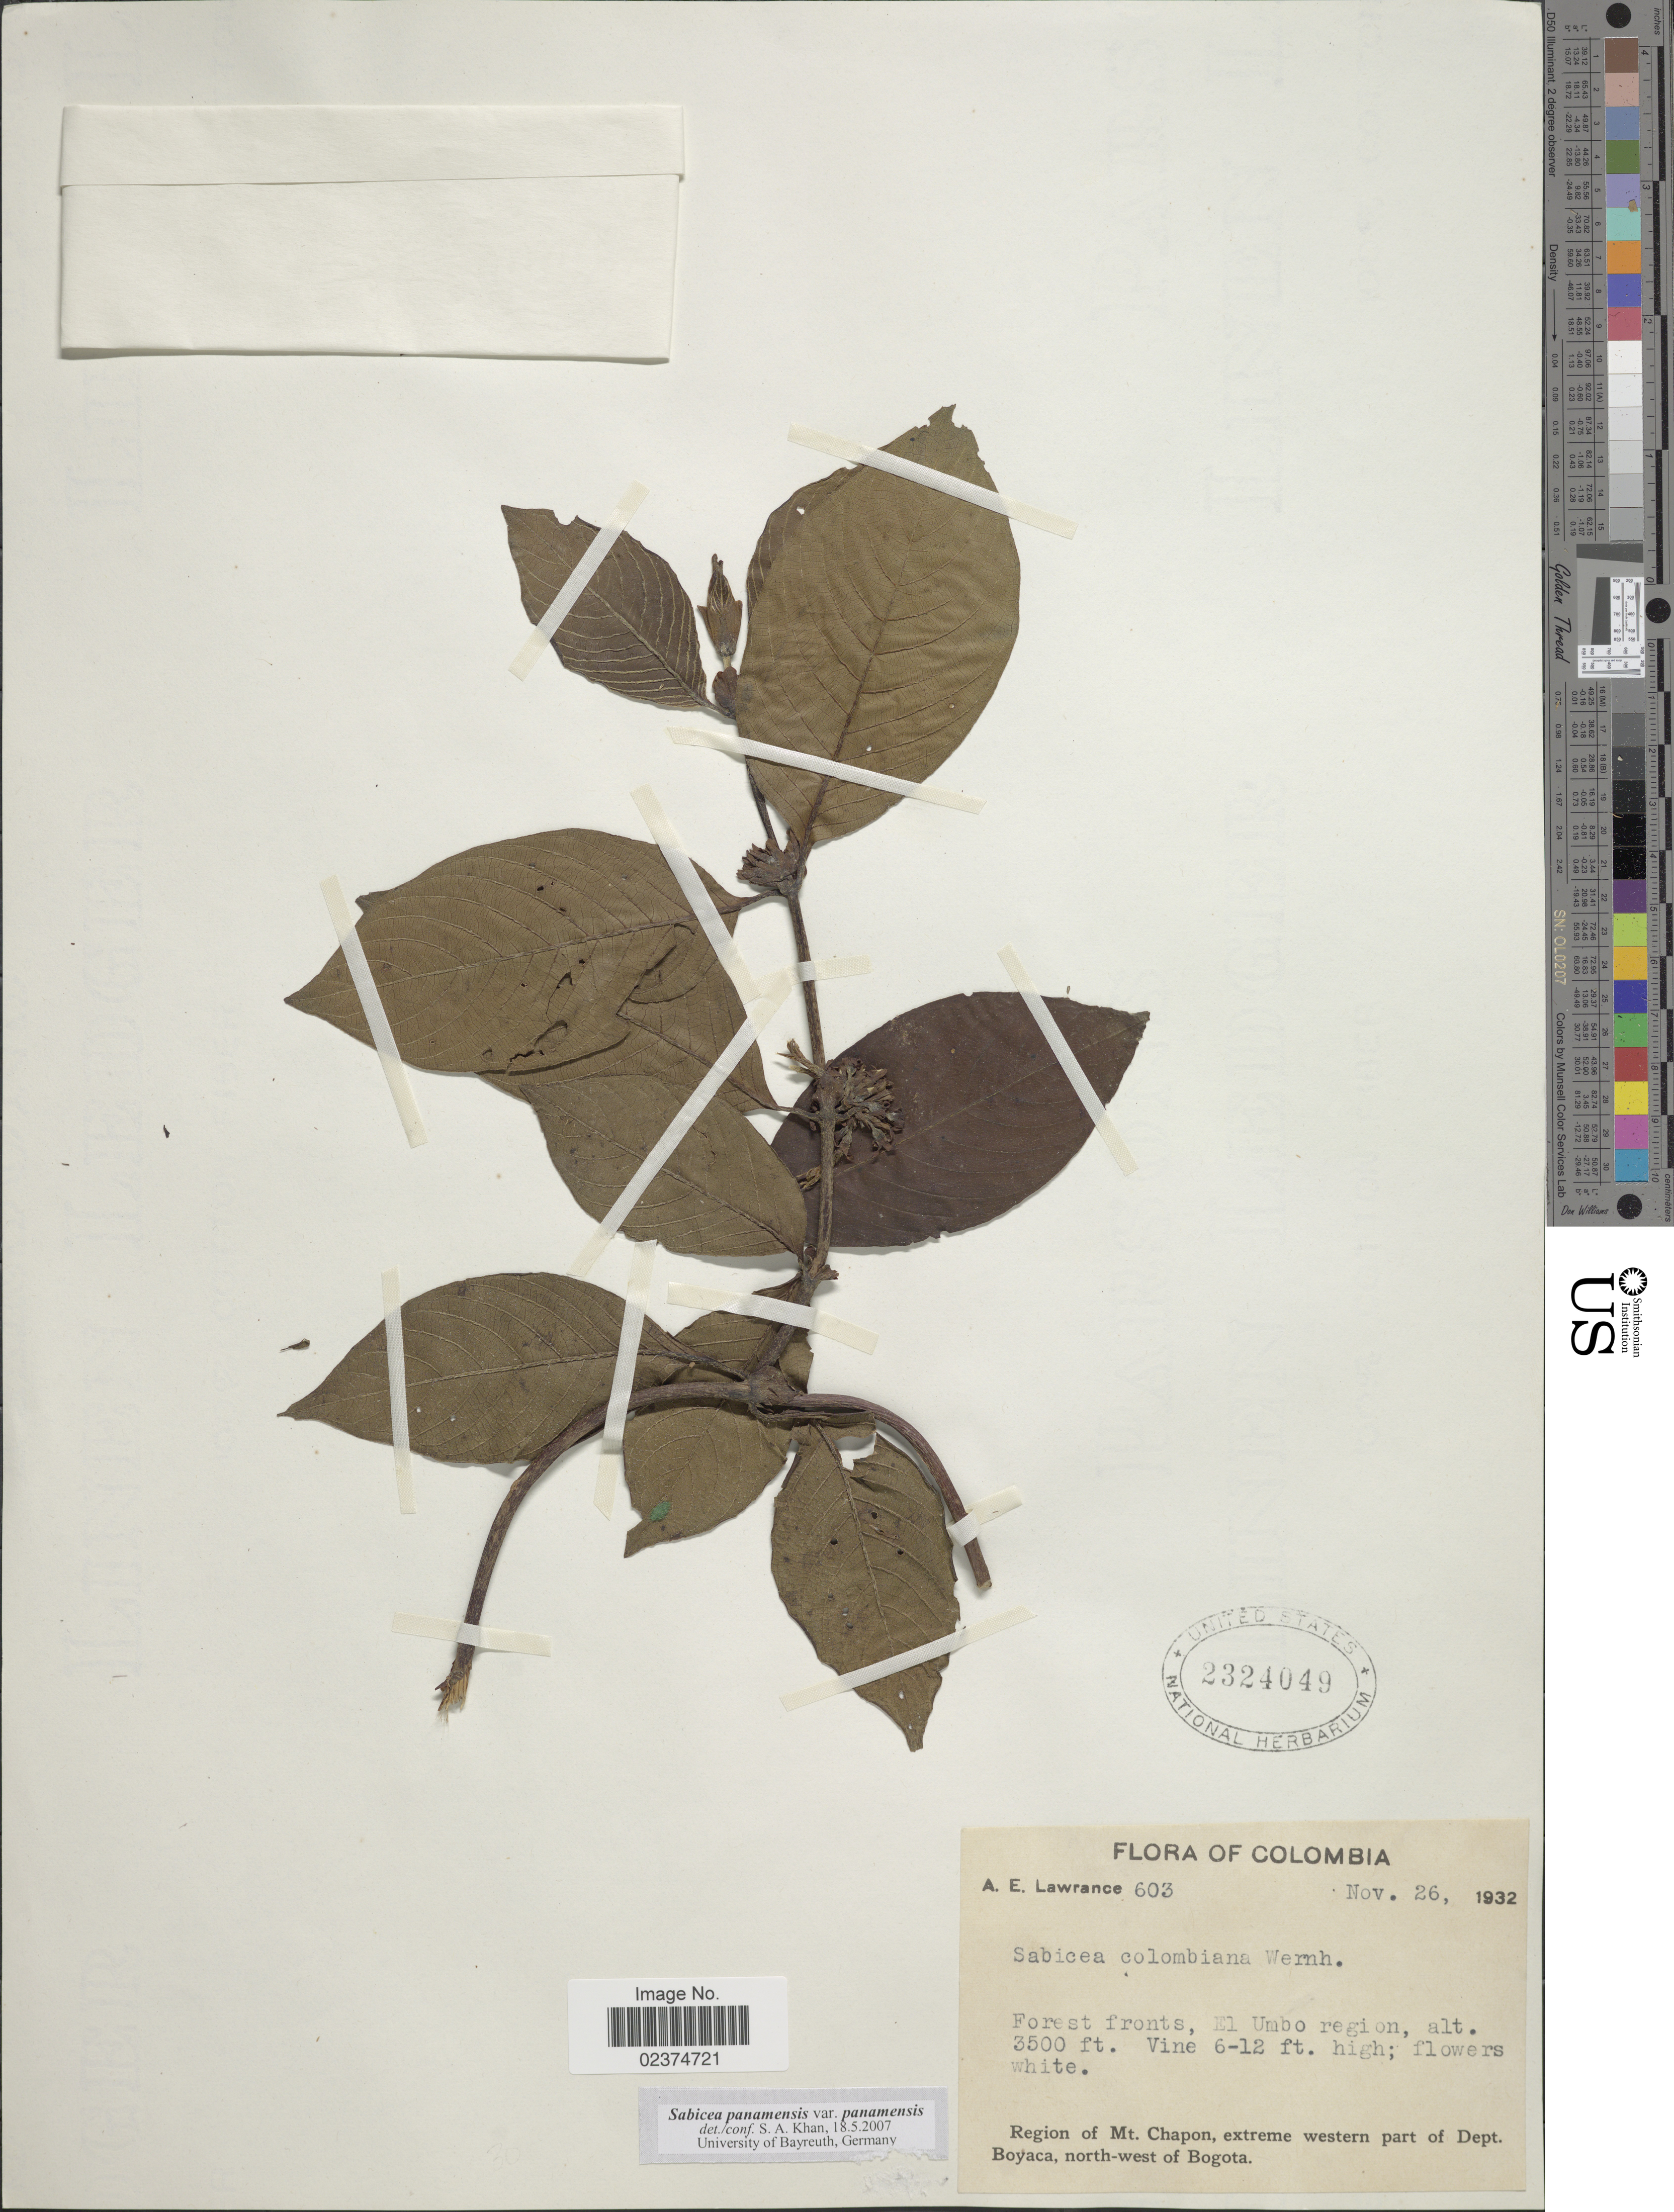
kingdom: Plantae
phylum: Tracheophyta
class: Magnoliopsida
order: Gentianales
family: Rubiaceae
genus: Sabicea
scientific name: Sabicea panamensis var. panamensis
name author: Wernham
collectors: A. Lawrance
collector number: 603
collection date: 1932-11-26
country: Colombia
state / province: Boyacá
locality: El Umbo region, Region of Mt. Chapon, extreme western part of Dept. Boyaca, north-west of Bogota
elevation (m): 1067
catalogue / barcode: US 2324049